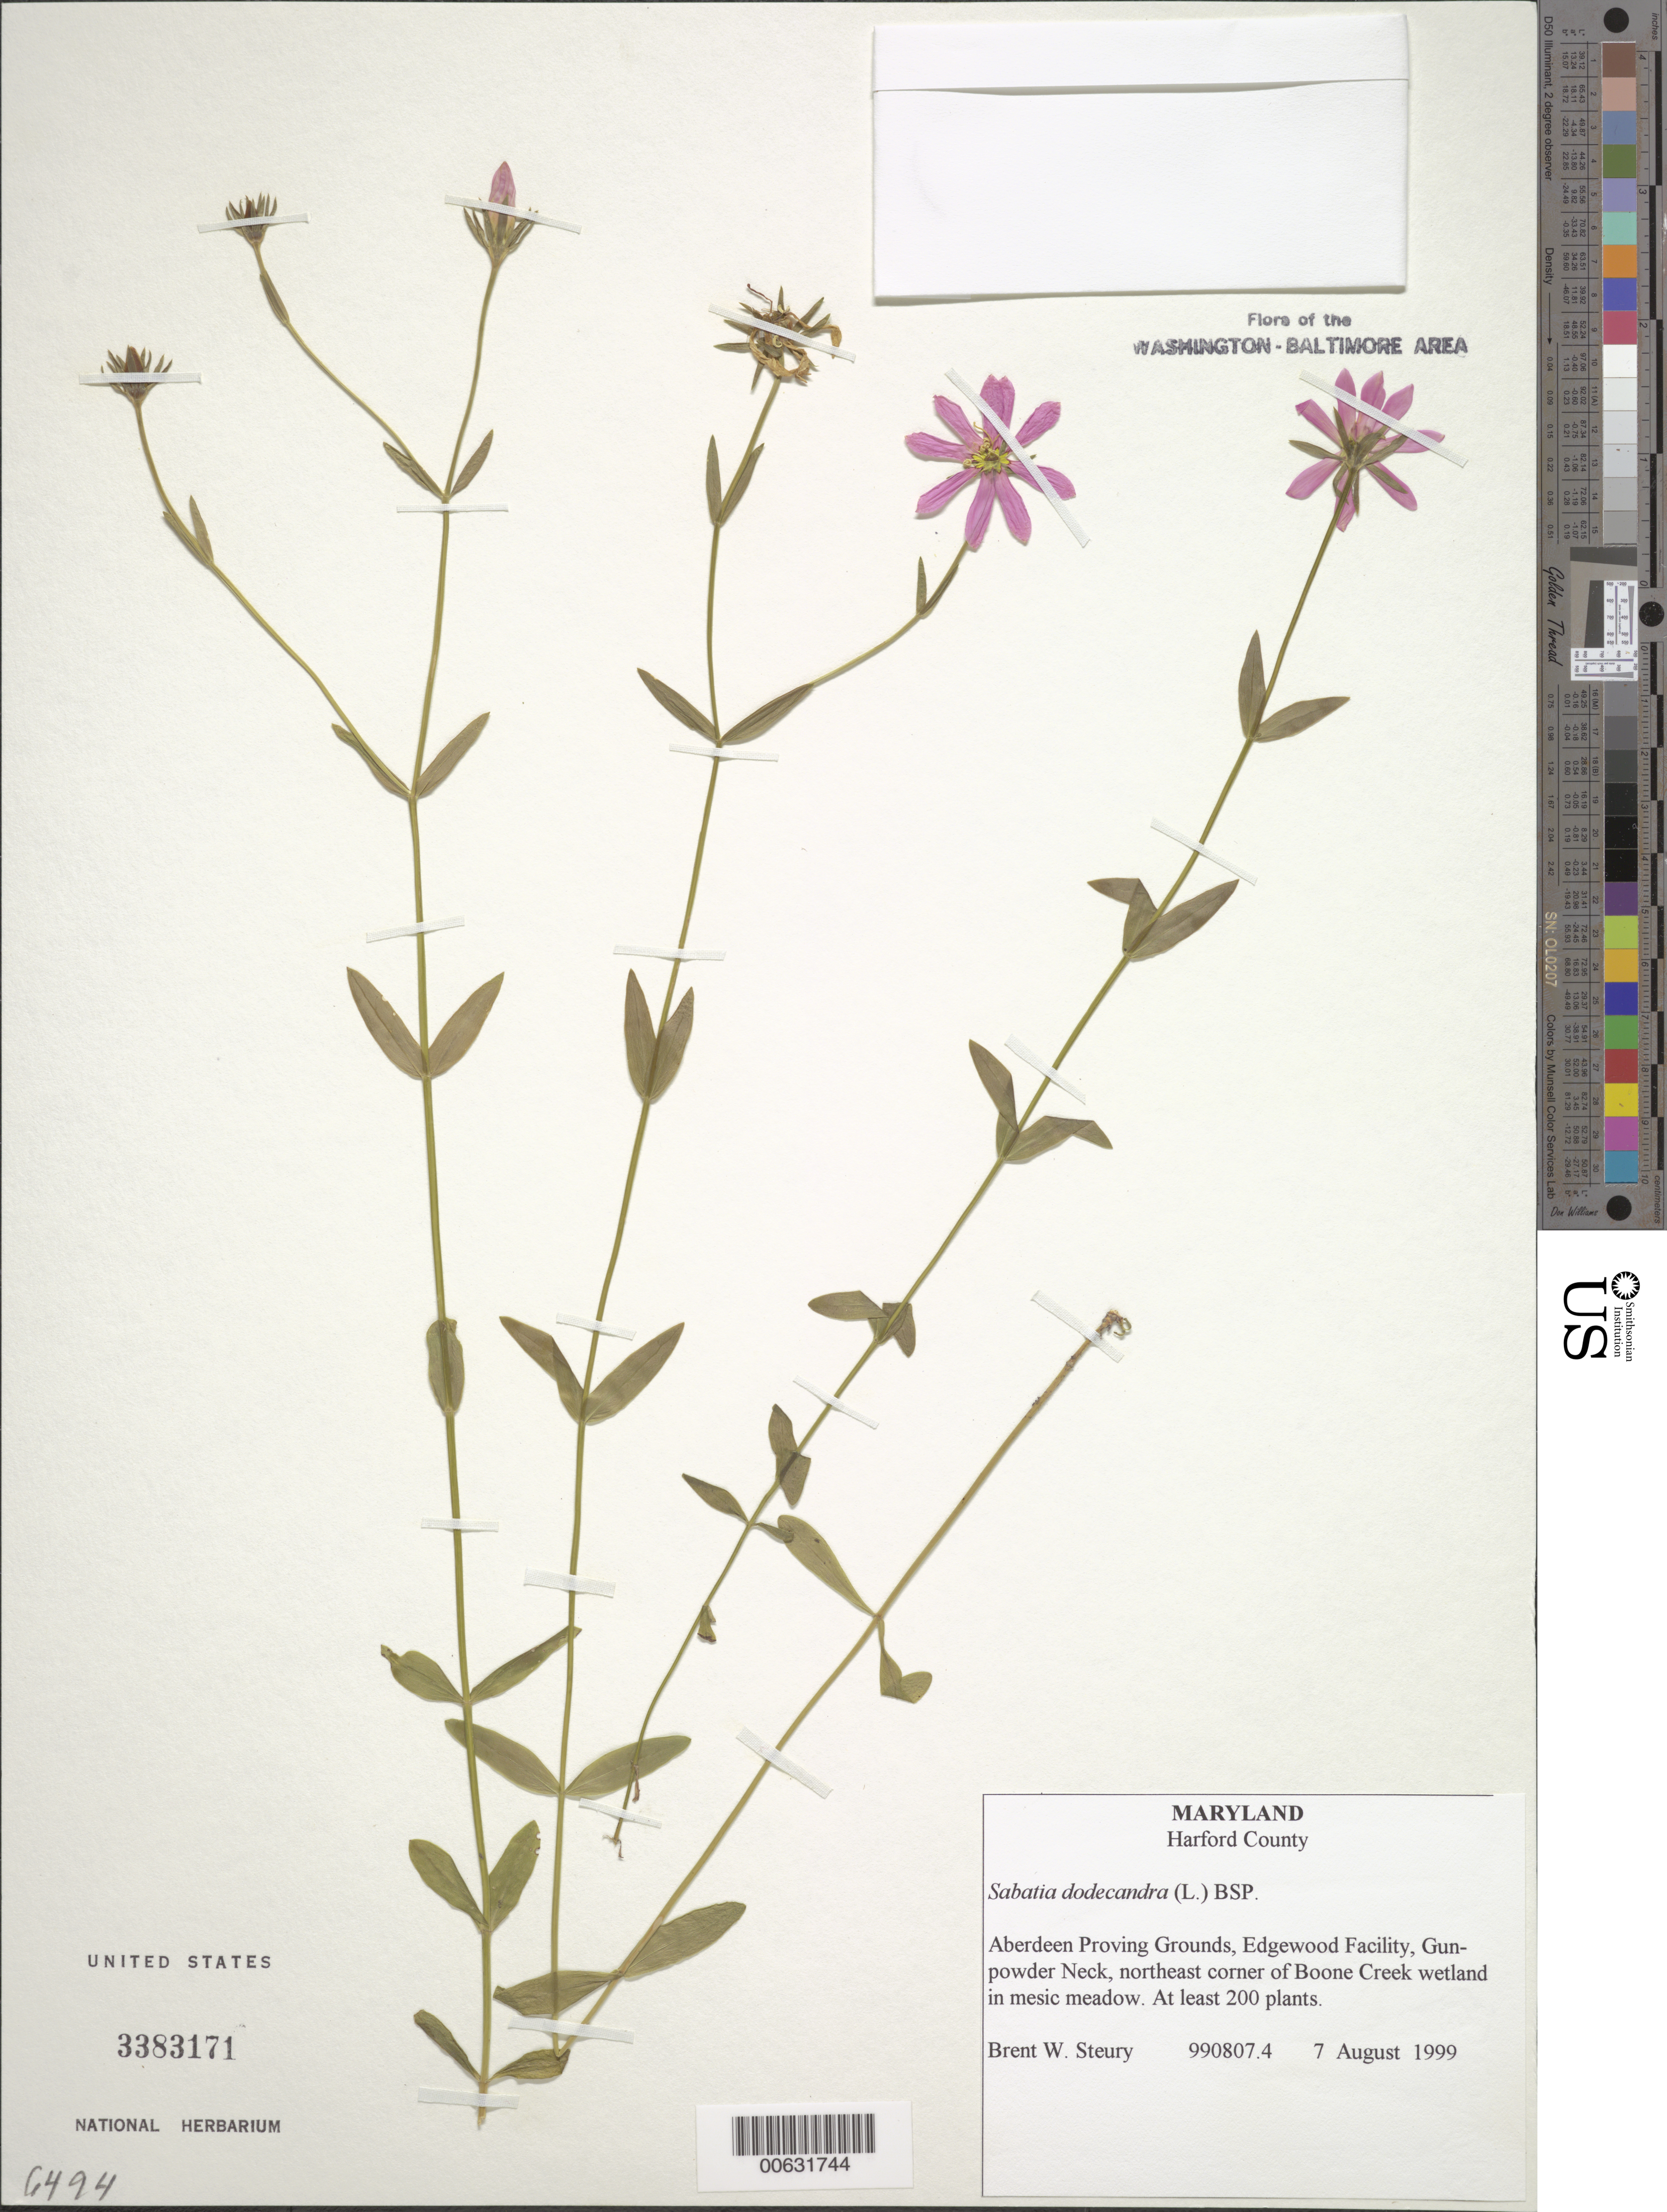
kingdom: Plantae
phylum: Tracheophyta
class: Magnoliopsida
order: Gentianales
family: Gentianaceae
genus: Sabatia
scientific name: Sabatia dodecandra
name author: (L.) Britton, Stearns & Poggenb.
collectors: B. Steury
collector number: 990807.4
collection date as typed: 07 Aug 1999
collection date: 1999-08-07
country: United States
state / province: Maryland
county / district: Harford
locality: Aberdeen Proving Grounds, Edgewood Facility, Gunpowder Neck, northeast corner of Boone Creek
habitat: Wetland in mesic meadow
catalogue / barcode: US 3383171